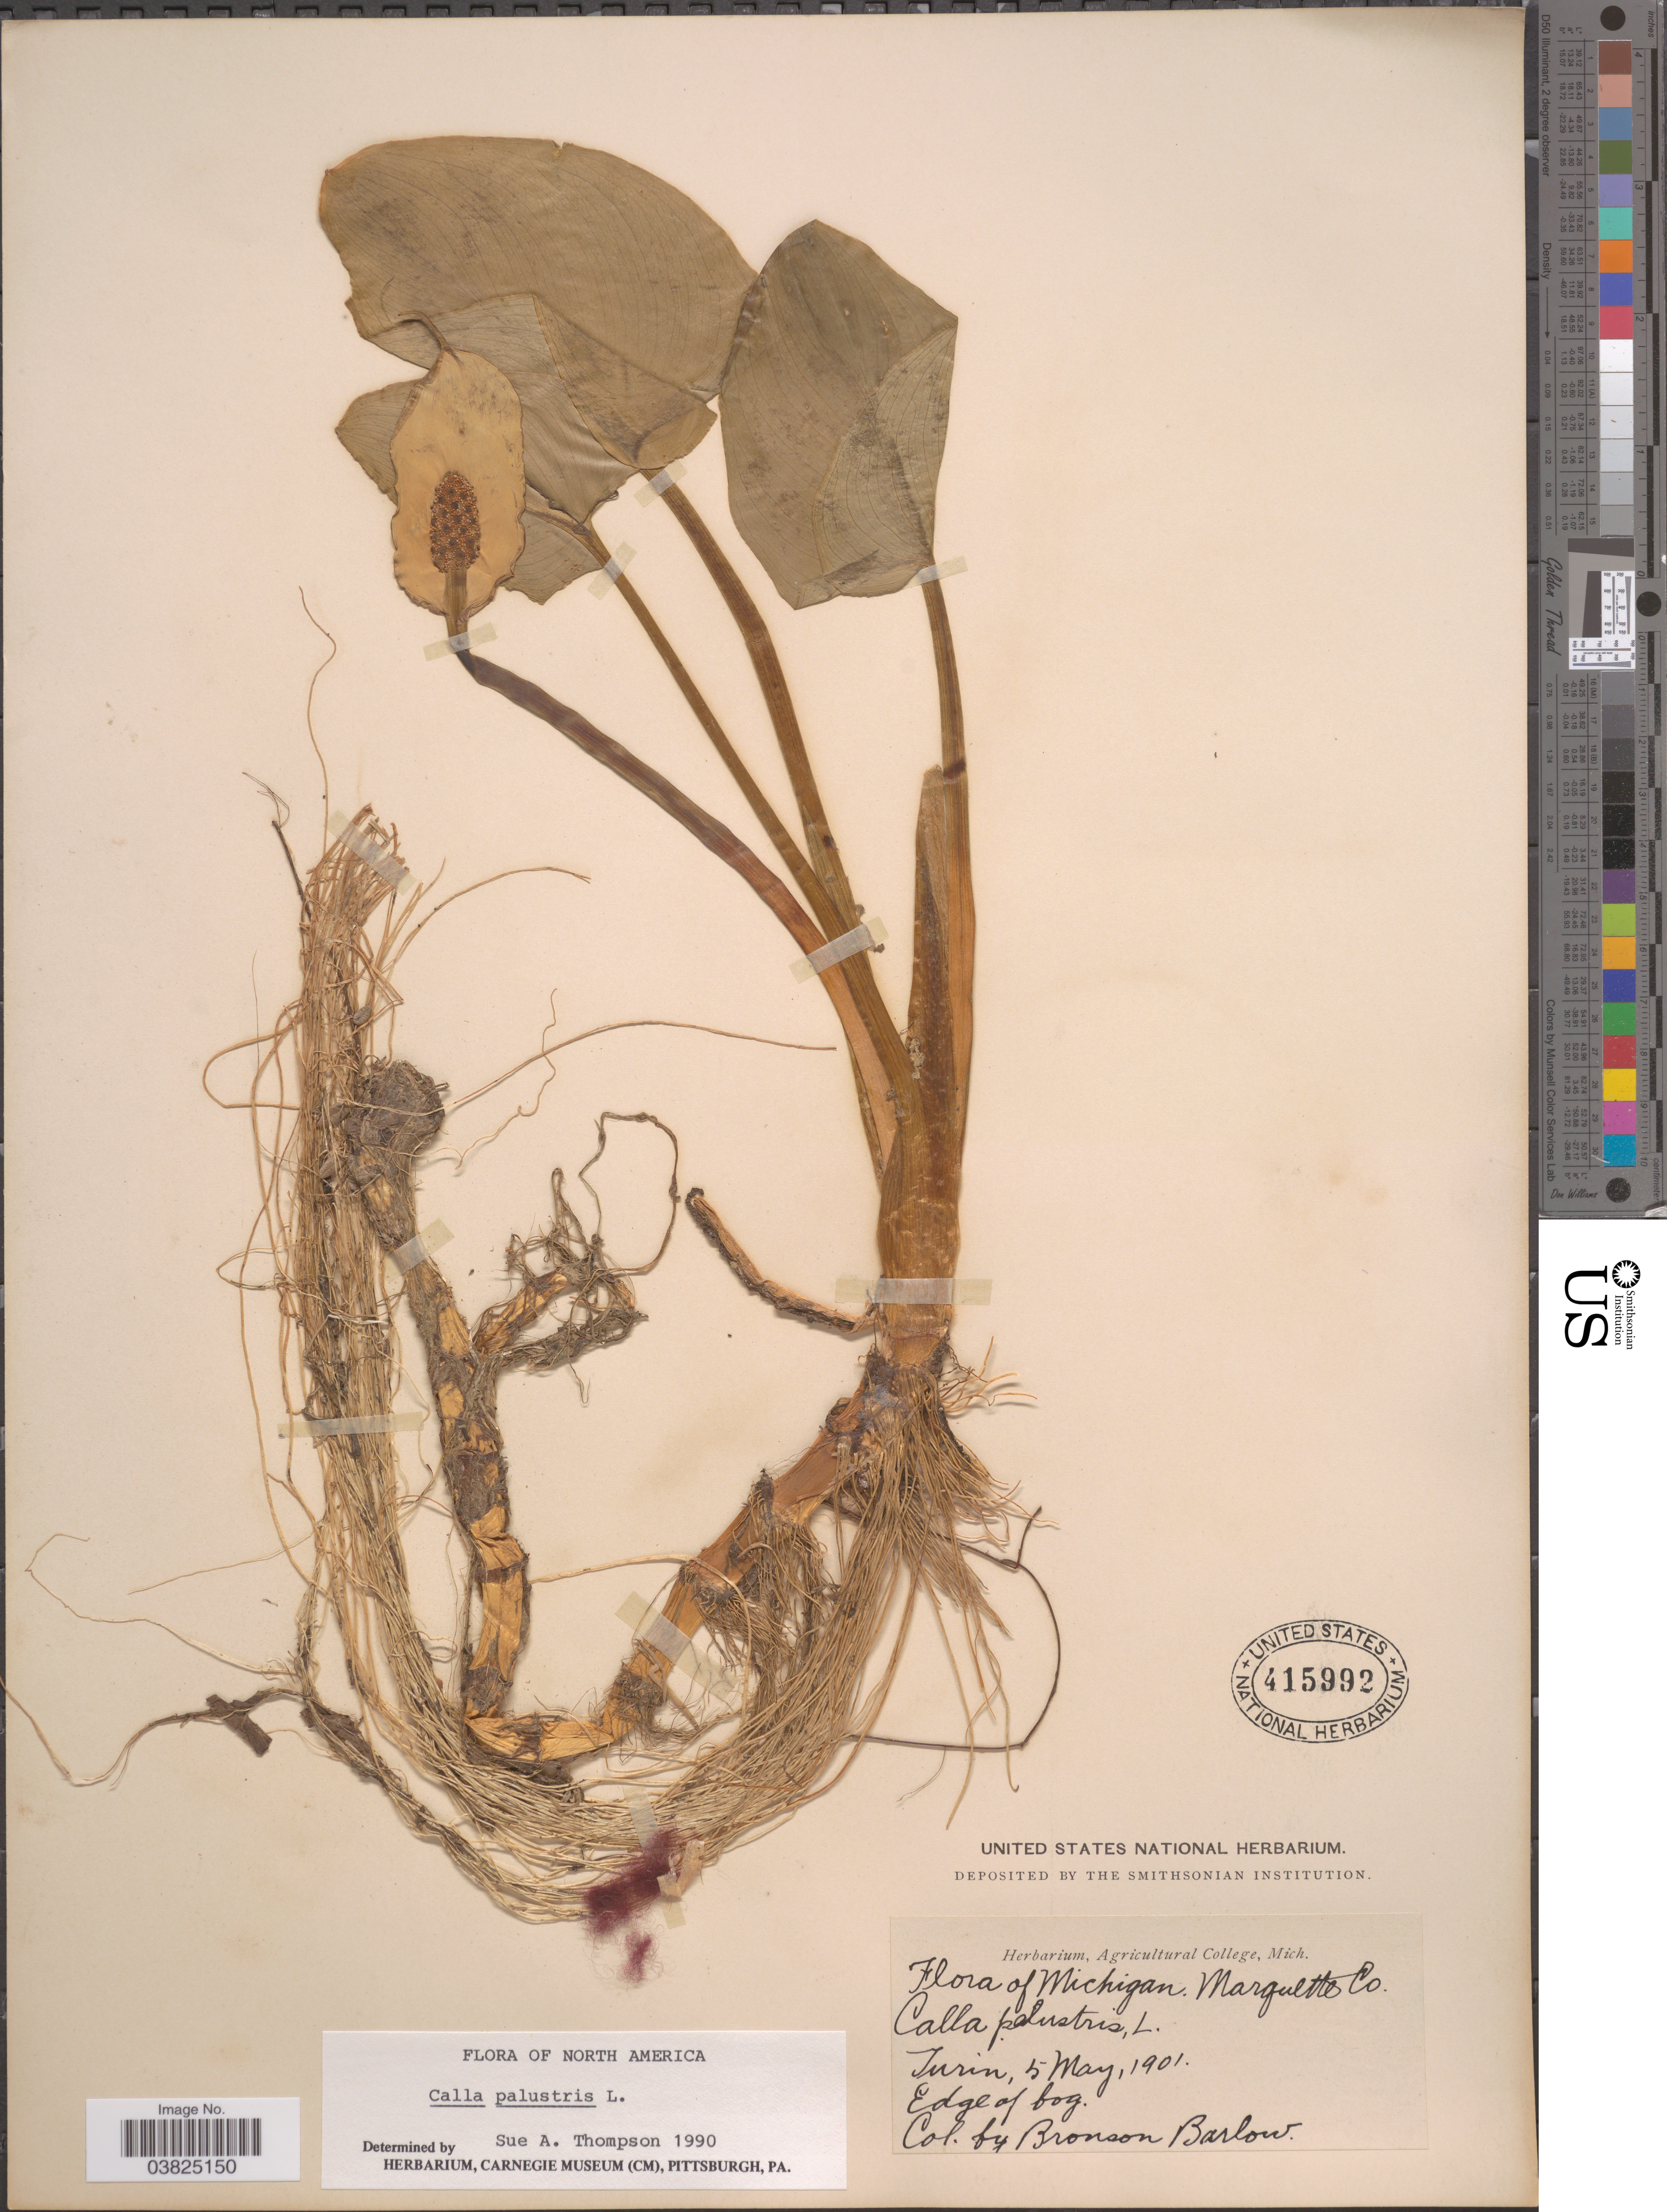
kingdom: Plantae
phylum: Tracheophyta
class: Liliopsida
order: Alismatales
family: Araceae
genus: Calla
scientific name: Calla palustris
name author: L.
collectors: Barlow, B.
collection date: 1901-05-05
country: United States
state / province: Michigan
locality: Marquette Co. Turin.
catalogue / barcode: US 415992